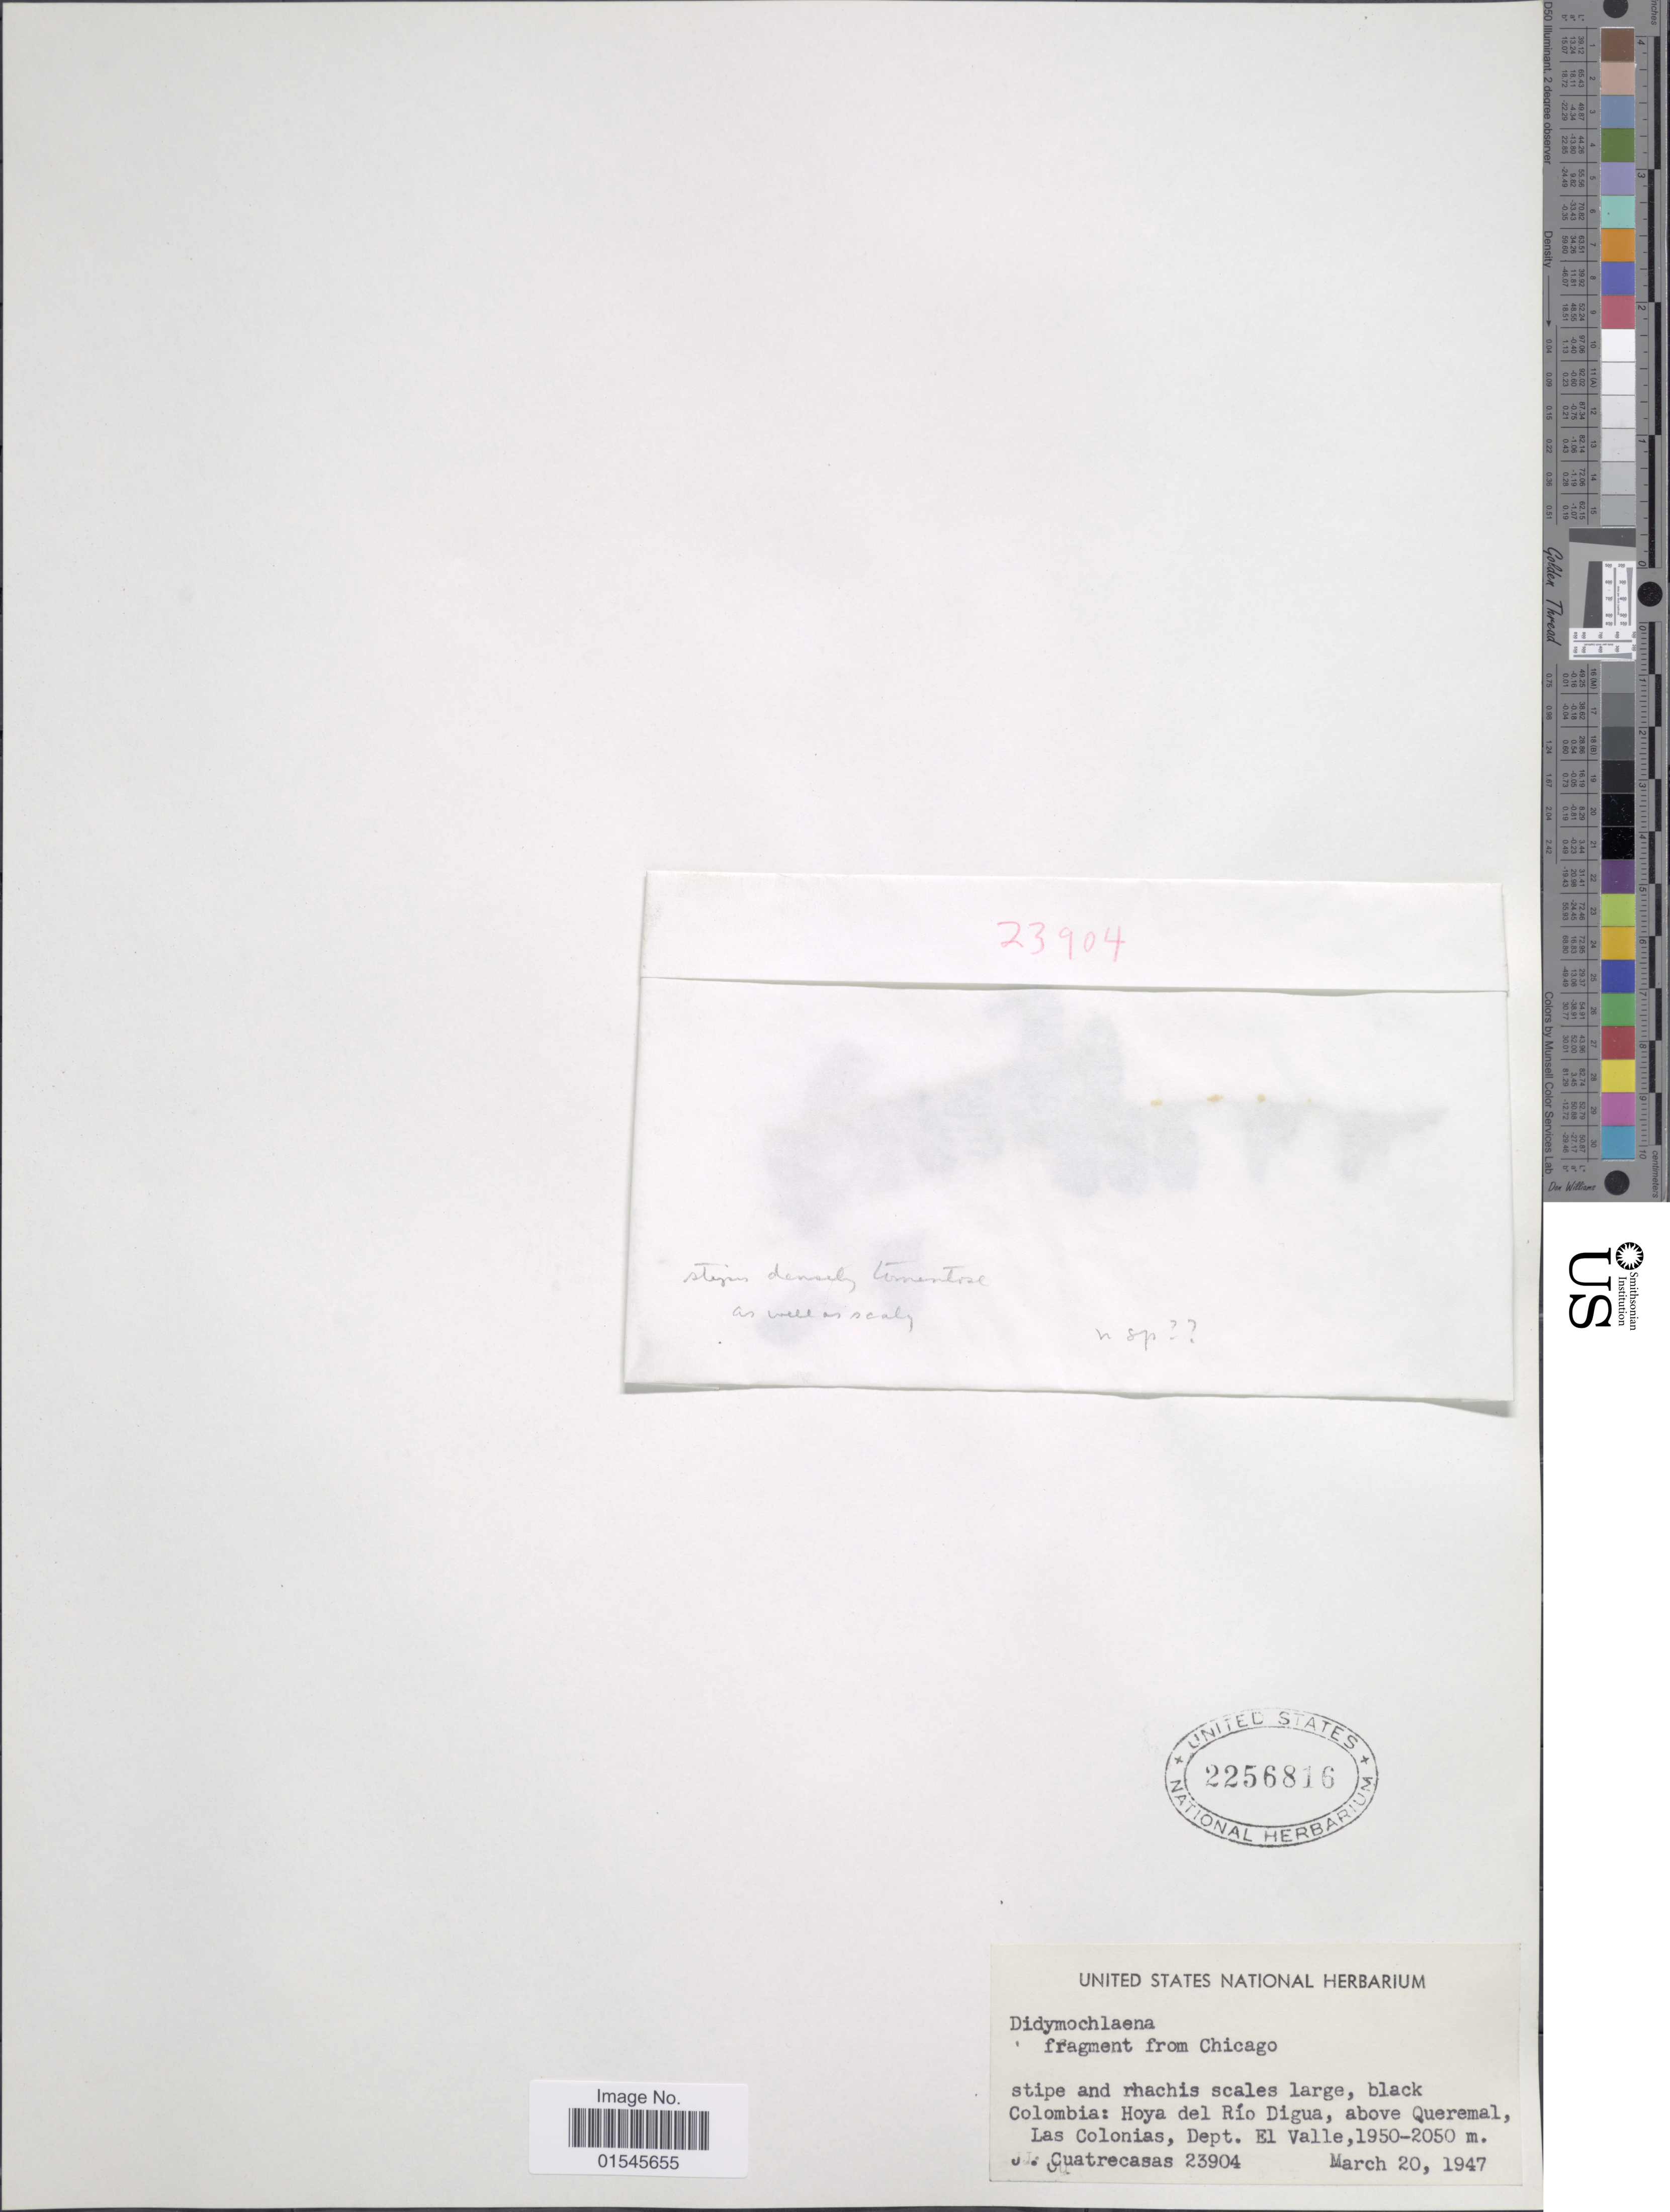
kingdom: Plantae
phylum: Tracheophyta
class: Polypodiopsida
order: Polypodiales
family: Didymochlaenaceae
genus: Didymochlaena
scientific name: Didymochlaena truncatula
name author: (Sw.) J. Sm.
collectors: J. Cuatrecasas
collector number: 23904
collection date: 1947-03-20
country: Colombia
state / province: Valle del Cauca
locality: Hoya del Río Digua, above Queremal, Las Colonias, Dept. El Valle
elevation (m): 1950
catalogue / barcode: US 2256816